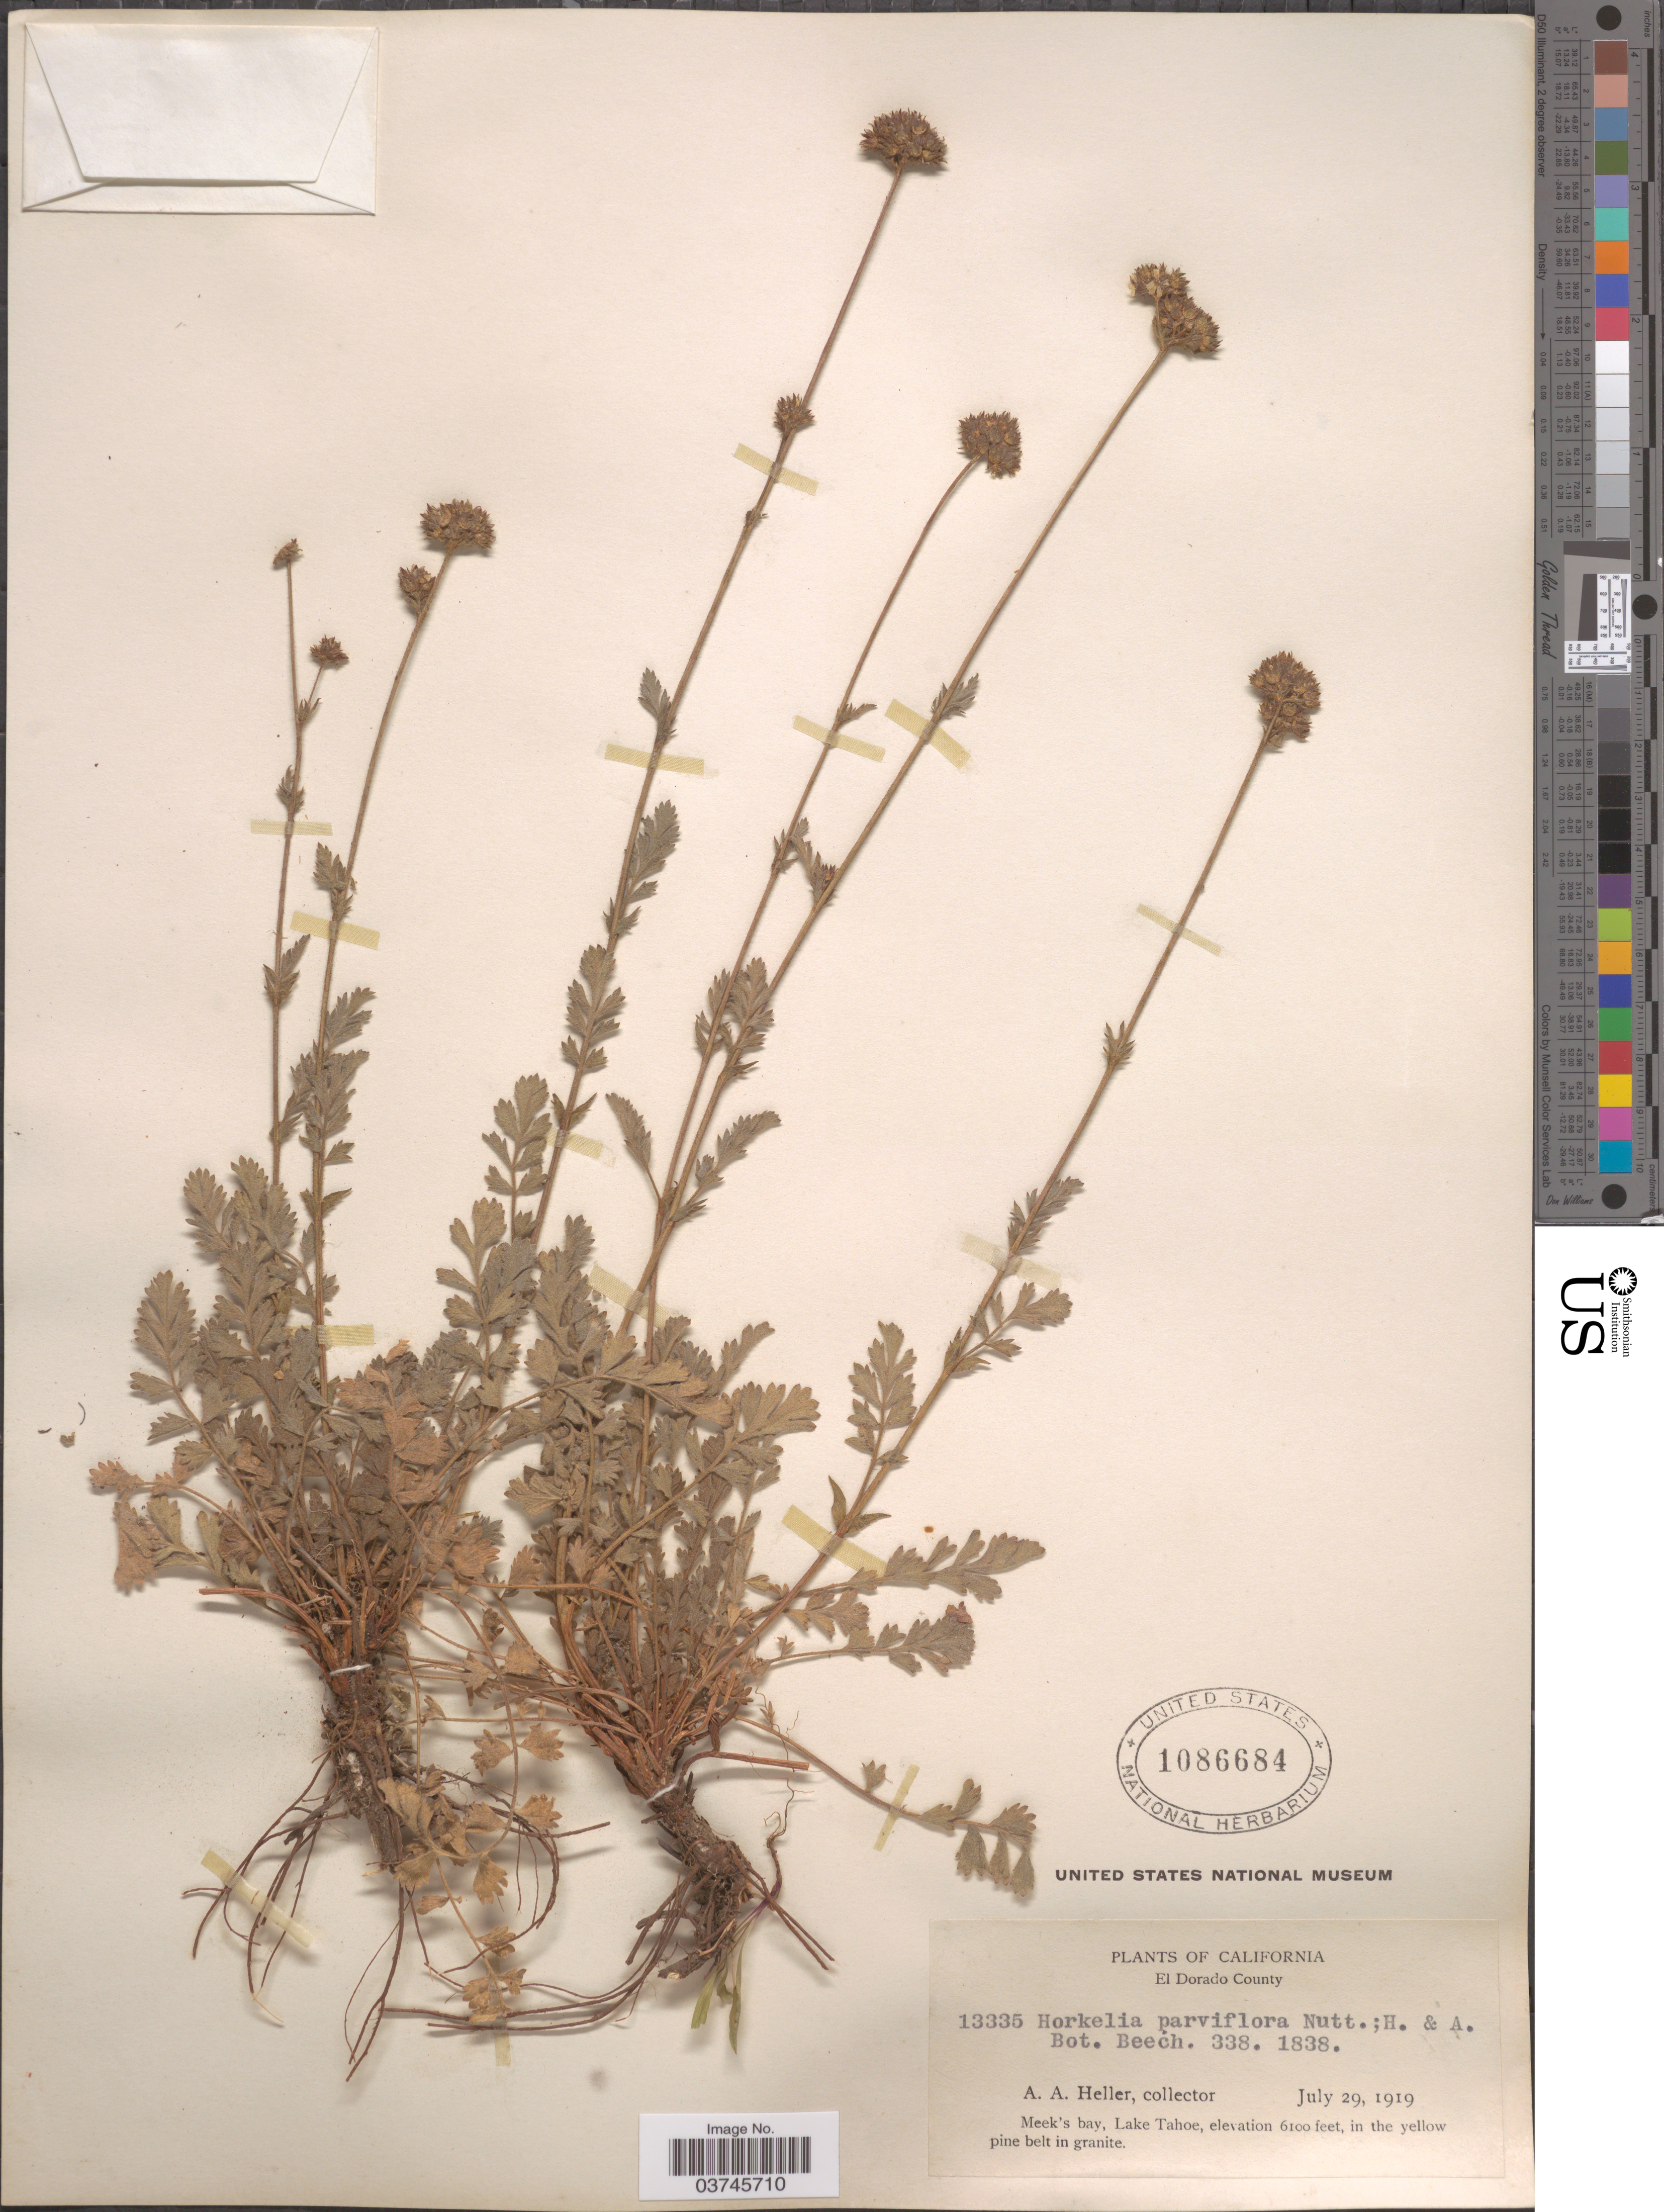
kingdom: Plantae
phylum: Tracheophyta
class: Magnoliopsida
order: Rosales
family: Rosaceae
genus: Potentilla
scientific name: Potentilla douglasii var. parviflora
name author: (Nutt. ex Hook. & Arn.) J.T. Howell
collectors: A. A. Heller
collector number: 13335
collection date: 1919-07-29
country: United States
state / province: California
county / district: El Dorado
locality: El Dorado County. Meek's bay, Lake Tahoe.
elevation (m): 1859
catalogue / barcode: US 1086684